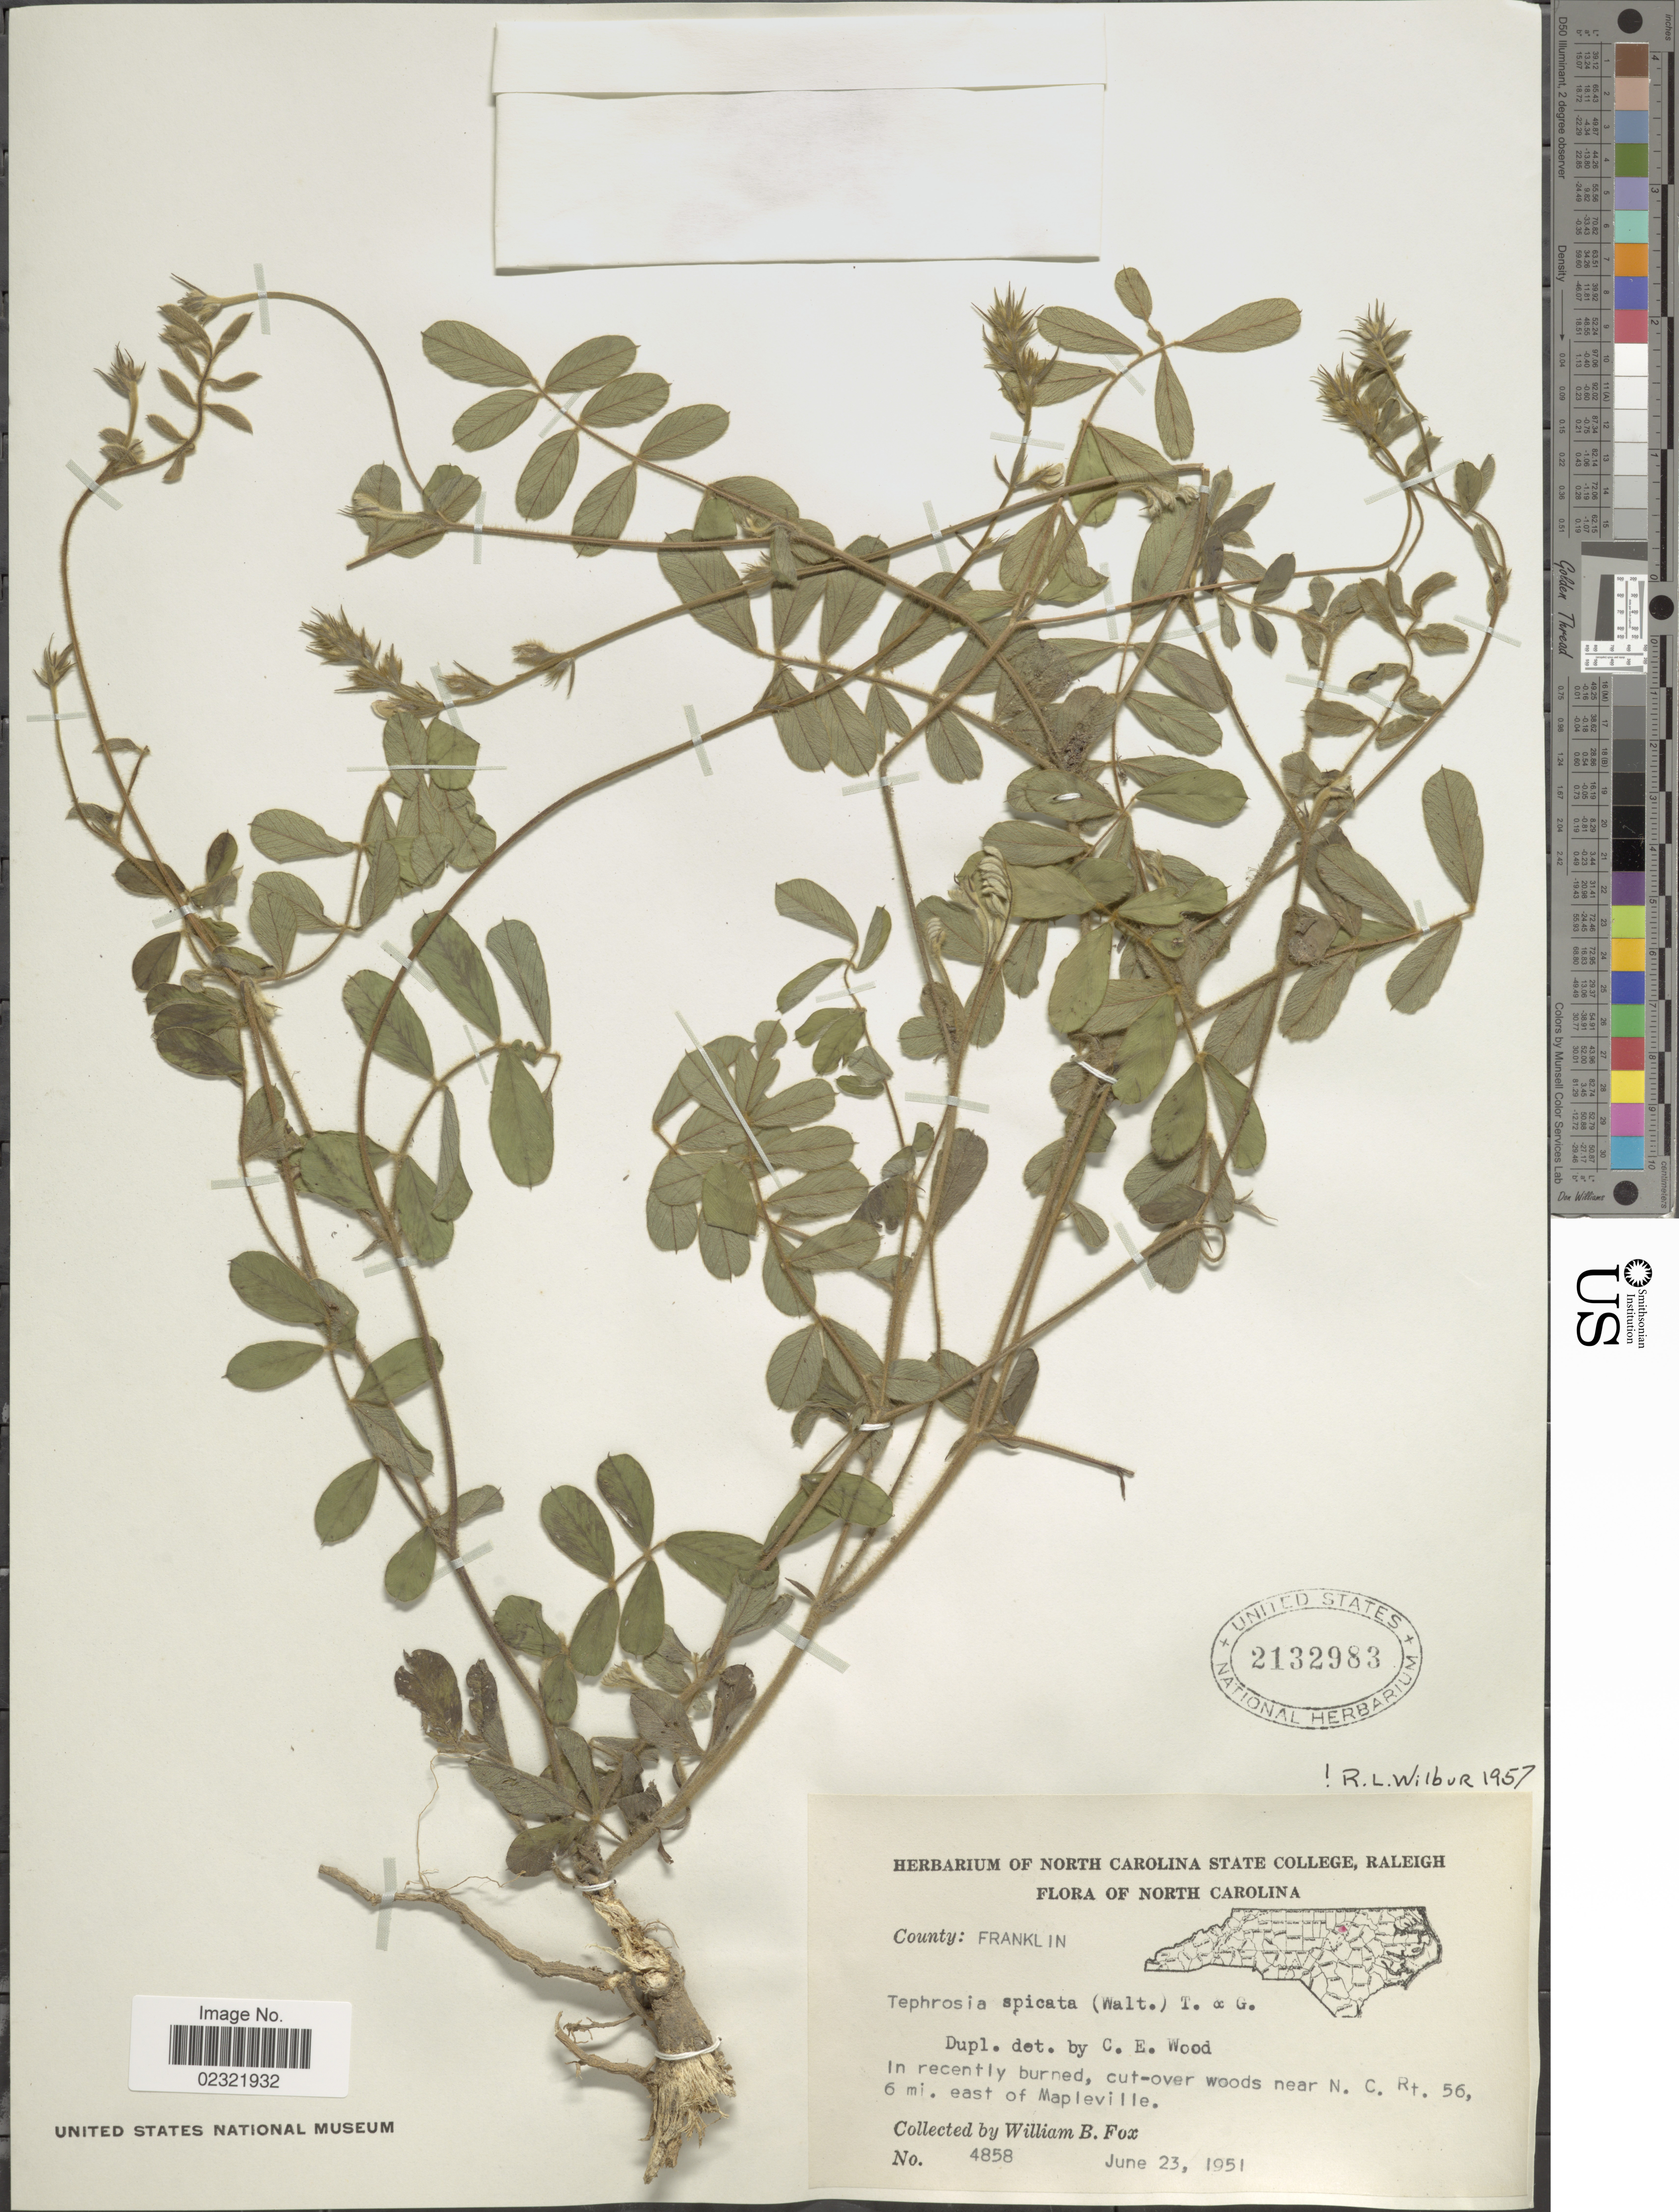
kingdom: Plantae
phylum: Tracheophyta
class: Magnoliopsida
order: Fabales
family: Fabaceae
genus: Tephrosia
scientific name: Tephrosia spicata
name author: (Walter) Torr. & A. Gray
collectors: W. B. Fox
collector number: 4858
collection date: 1951-06-23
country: United States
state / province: North Carolina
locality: County Franklin, In recently burned, cut-over woods near N.C. Rt. 56, 6 mi east of Mapleville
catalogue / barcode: US 2132983